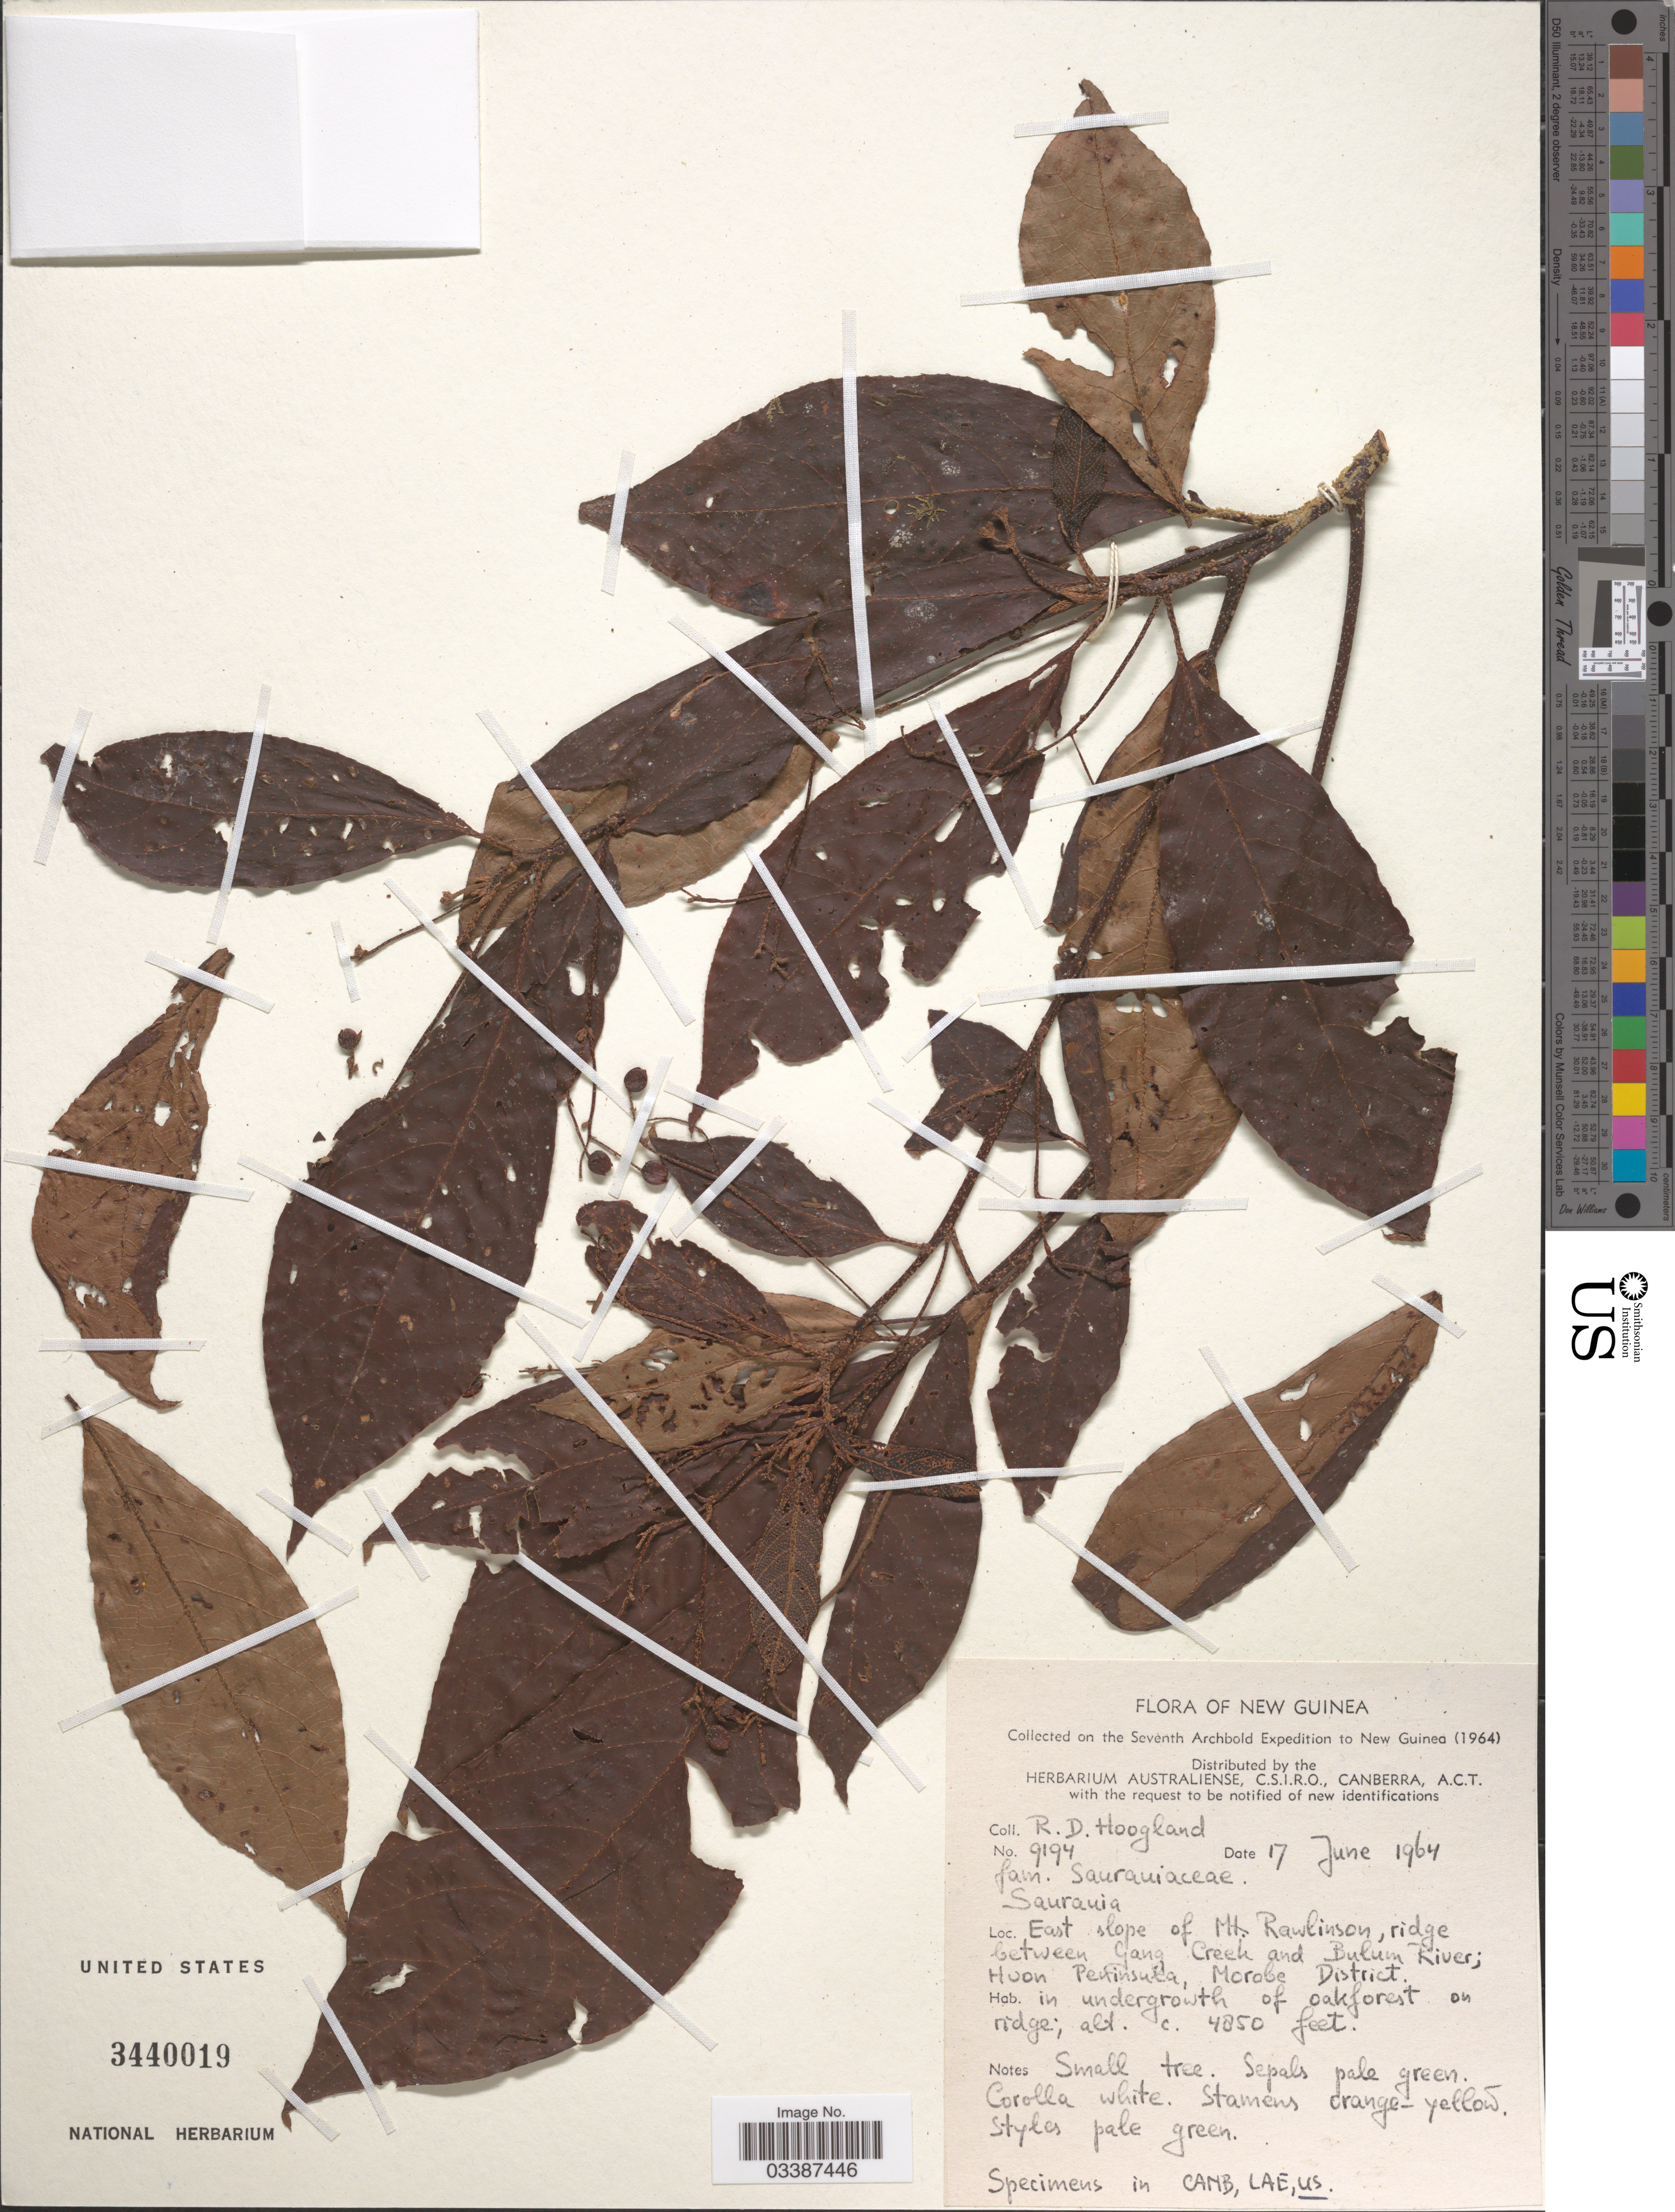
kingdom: Plantae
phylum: Tracheophyta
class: Magnoliopsida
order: Ericales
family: Actinidiaceae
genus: Saurauia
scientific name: Saurauia sp.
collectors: R. D. Hoogland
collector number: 9194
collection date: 1964-06-17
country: Papua New Guinea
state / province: Morobe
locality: New Guinea. East slope of Mt. Rawlinson, ridge between Gang Creek and Bulum River; Huon Peninsula, Morobe District.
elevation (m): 1478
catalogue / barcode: US 3440019